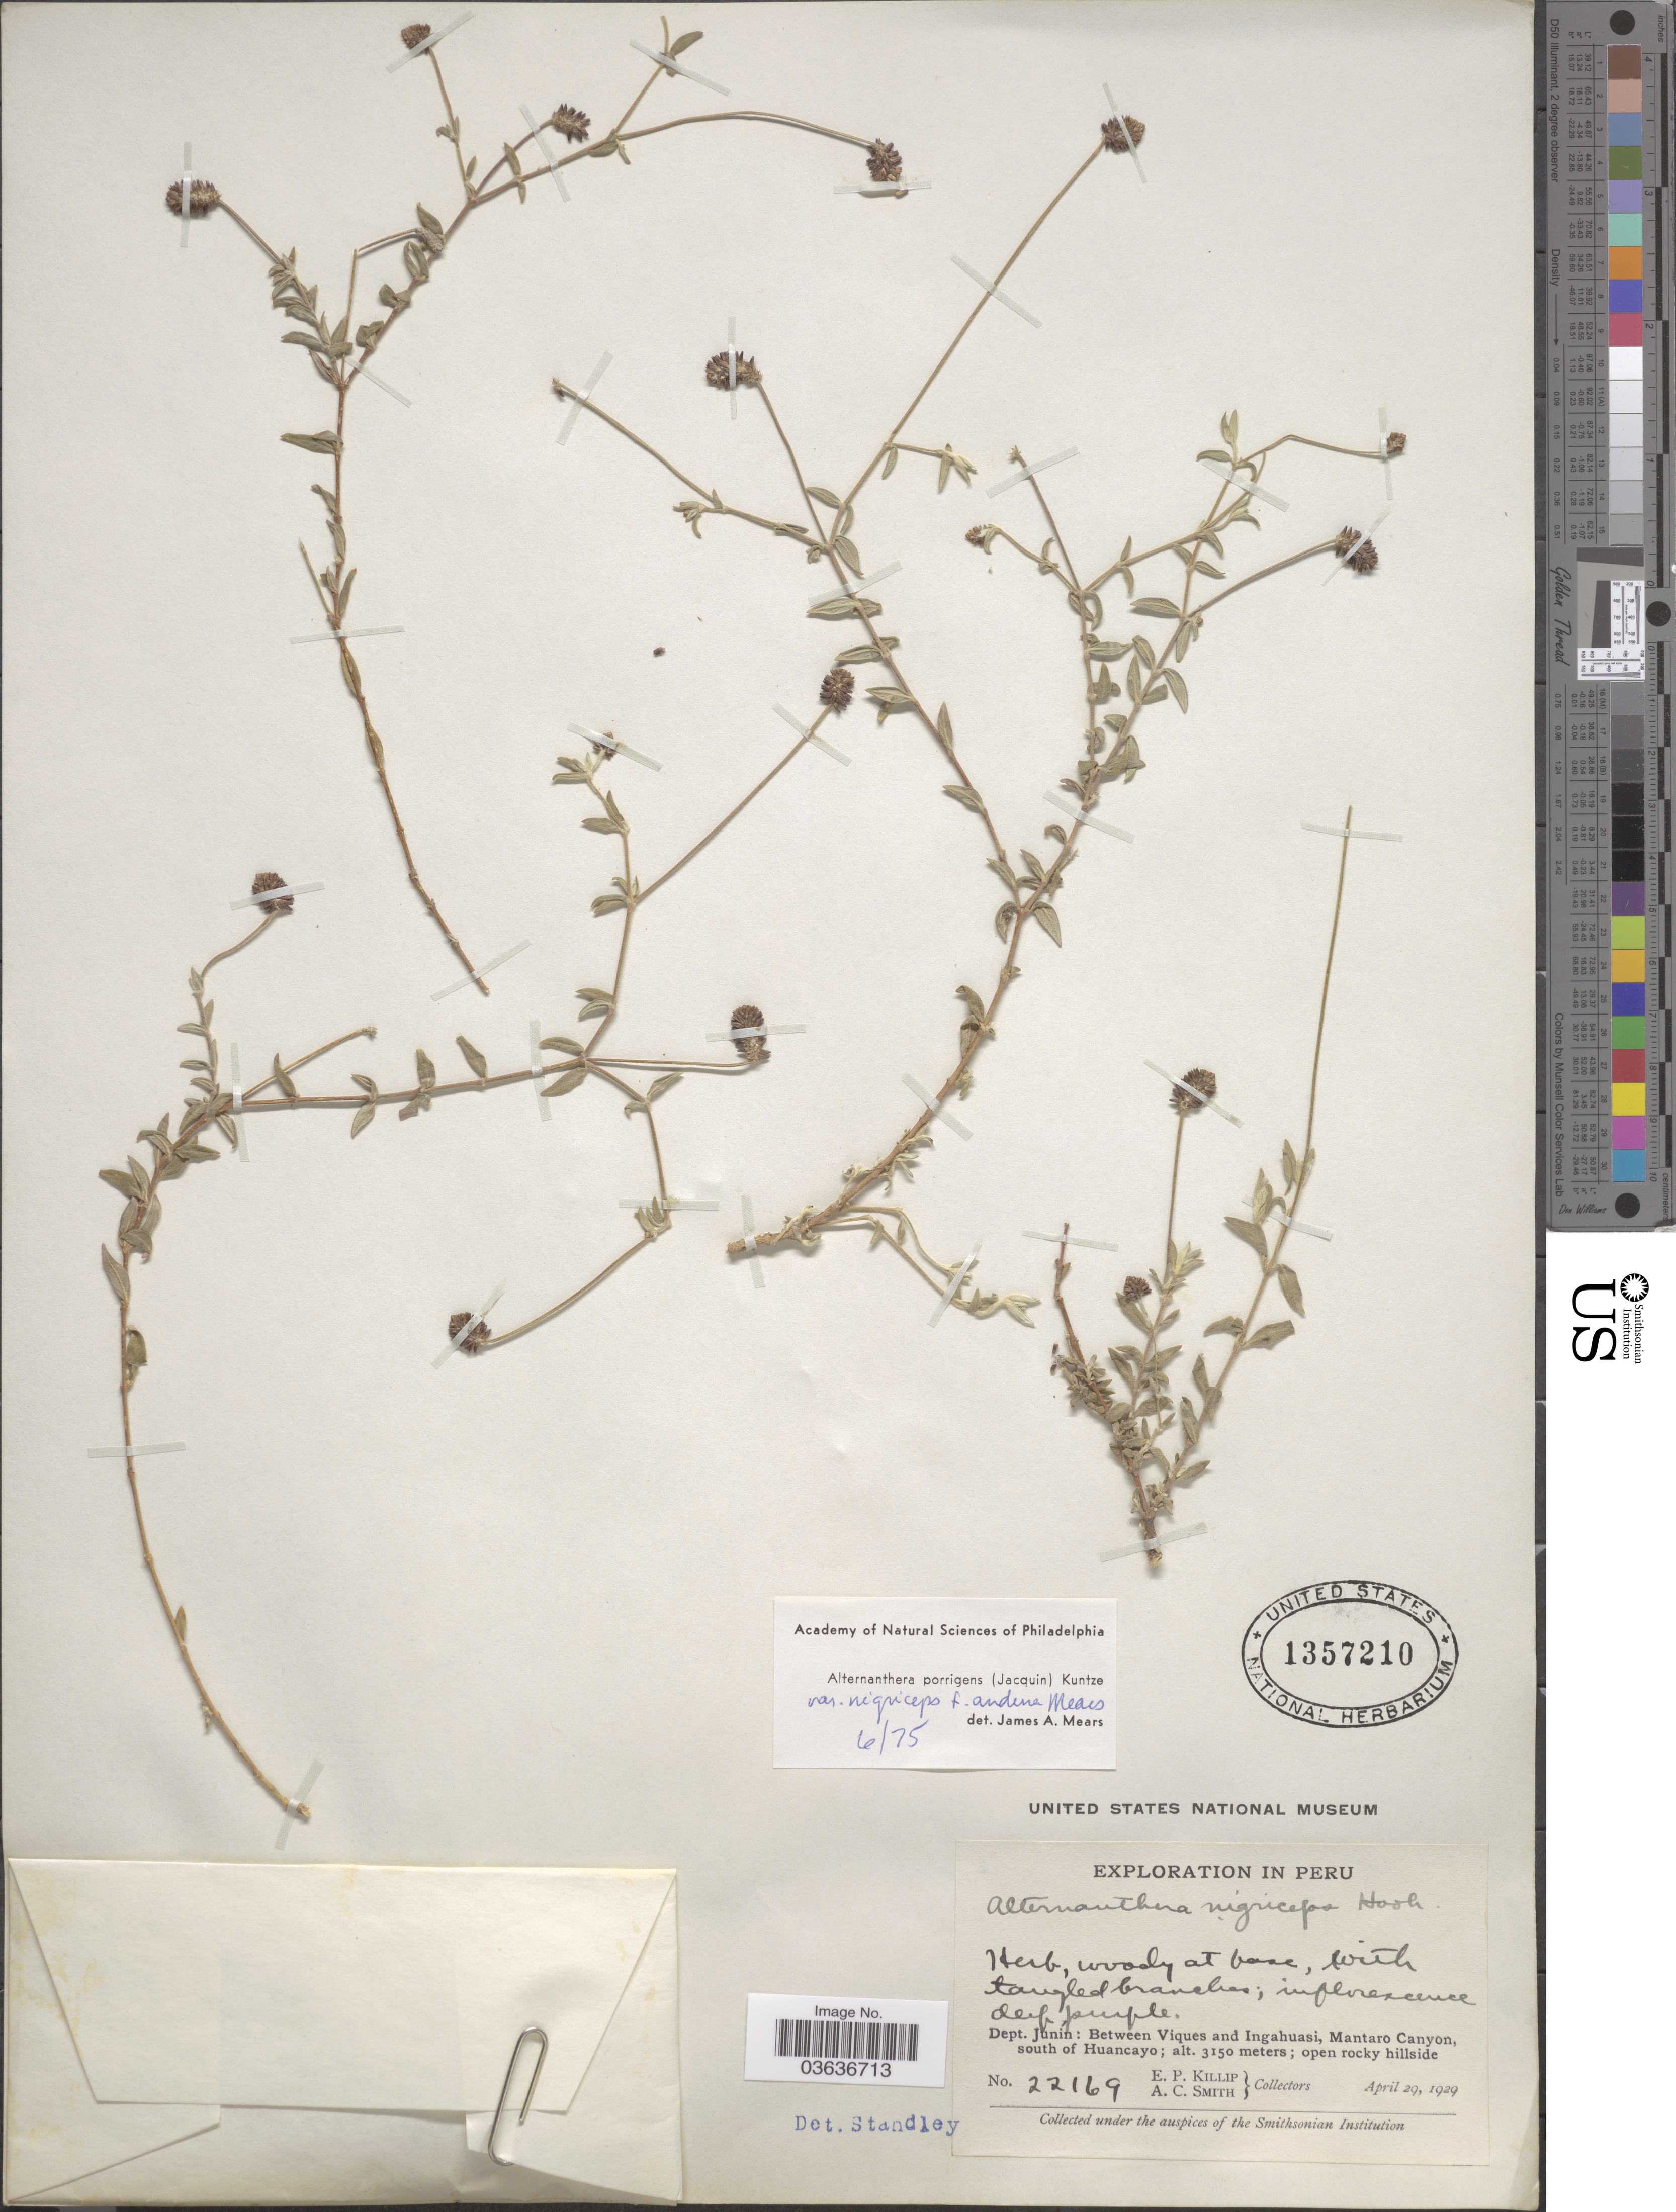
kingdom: Plantae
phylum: Tracheophyta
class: Magnoliopsida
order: Caryophyllales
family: Amaranthaceae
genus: Alternanthera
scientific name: Alternanthera porrigens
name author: (Jacq.) Kuntze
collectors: E. P. Killip & A. C. Smith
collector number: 22169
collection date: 1929-04-29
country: Peru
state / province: Junín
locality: Dept. Junín: Between Viques and Ingahuasi, Mantaro Canyon, south of Huancayo.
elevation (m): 3150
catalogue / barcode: US 1357210